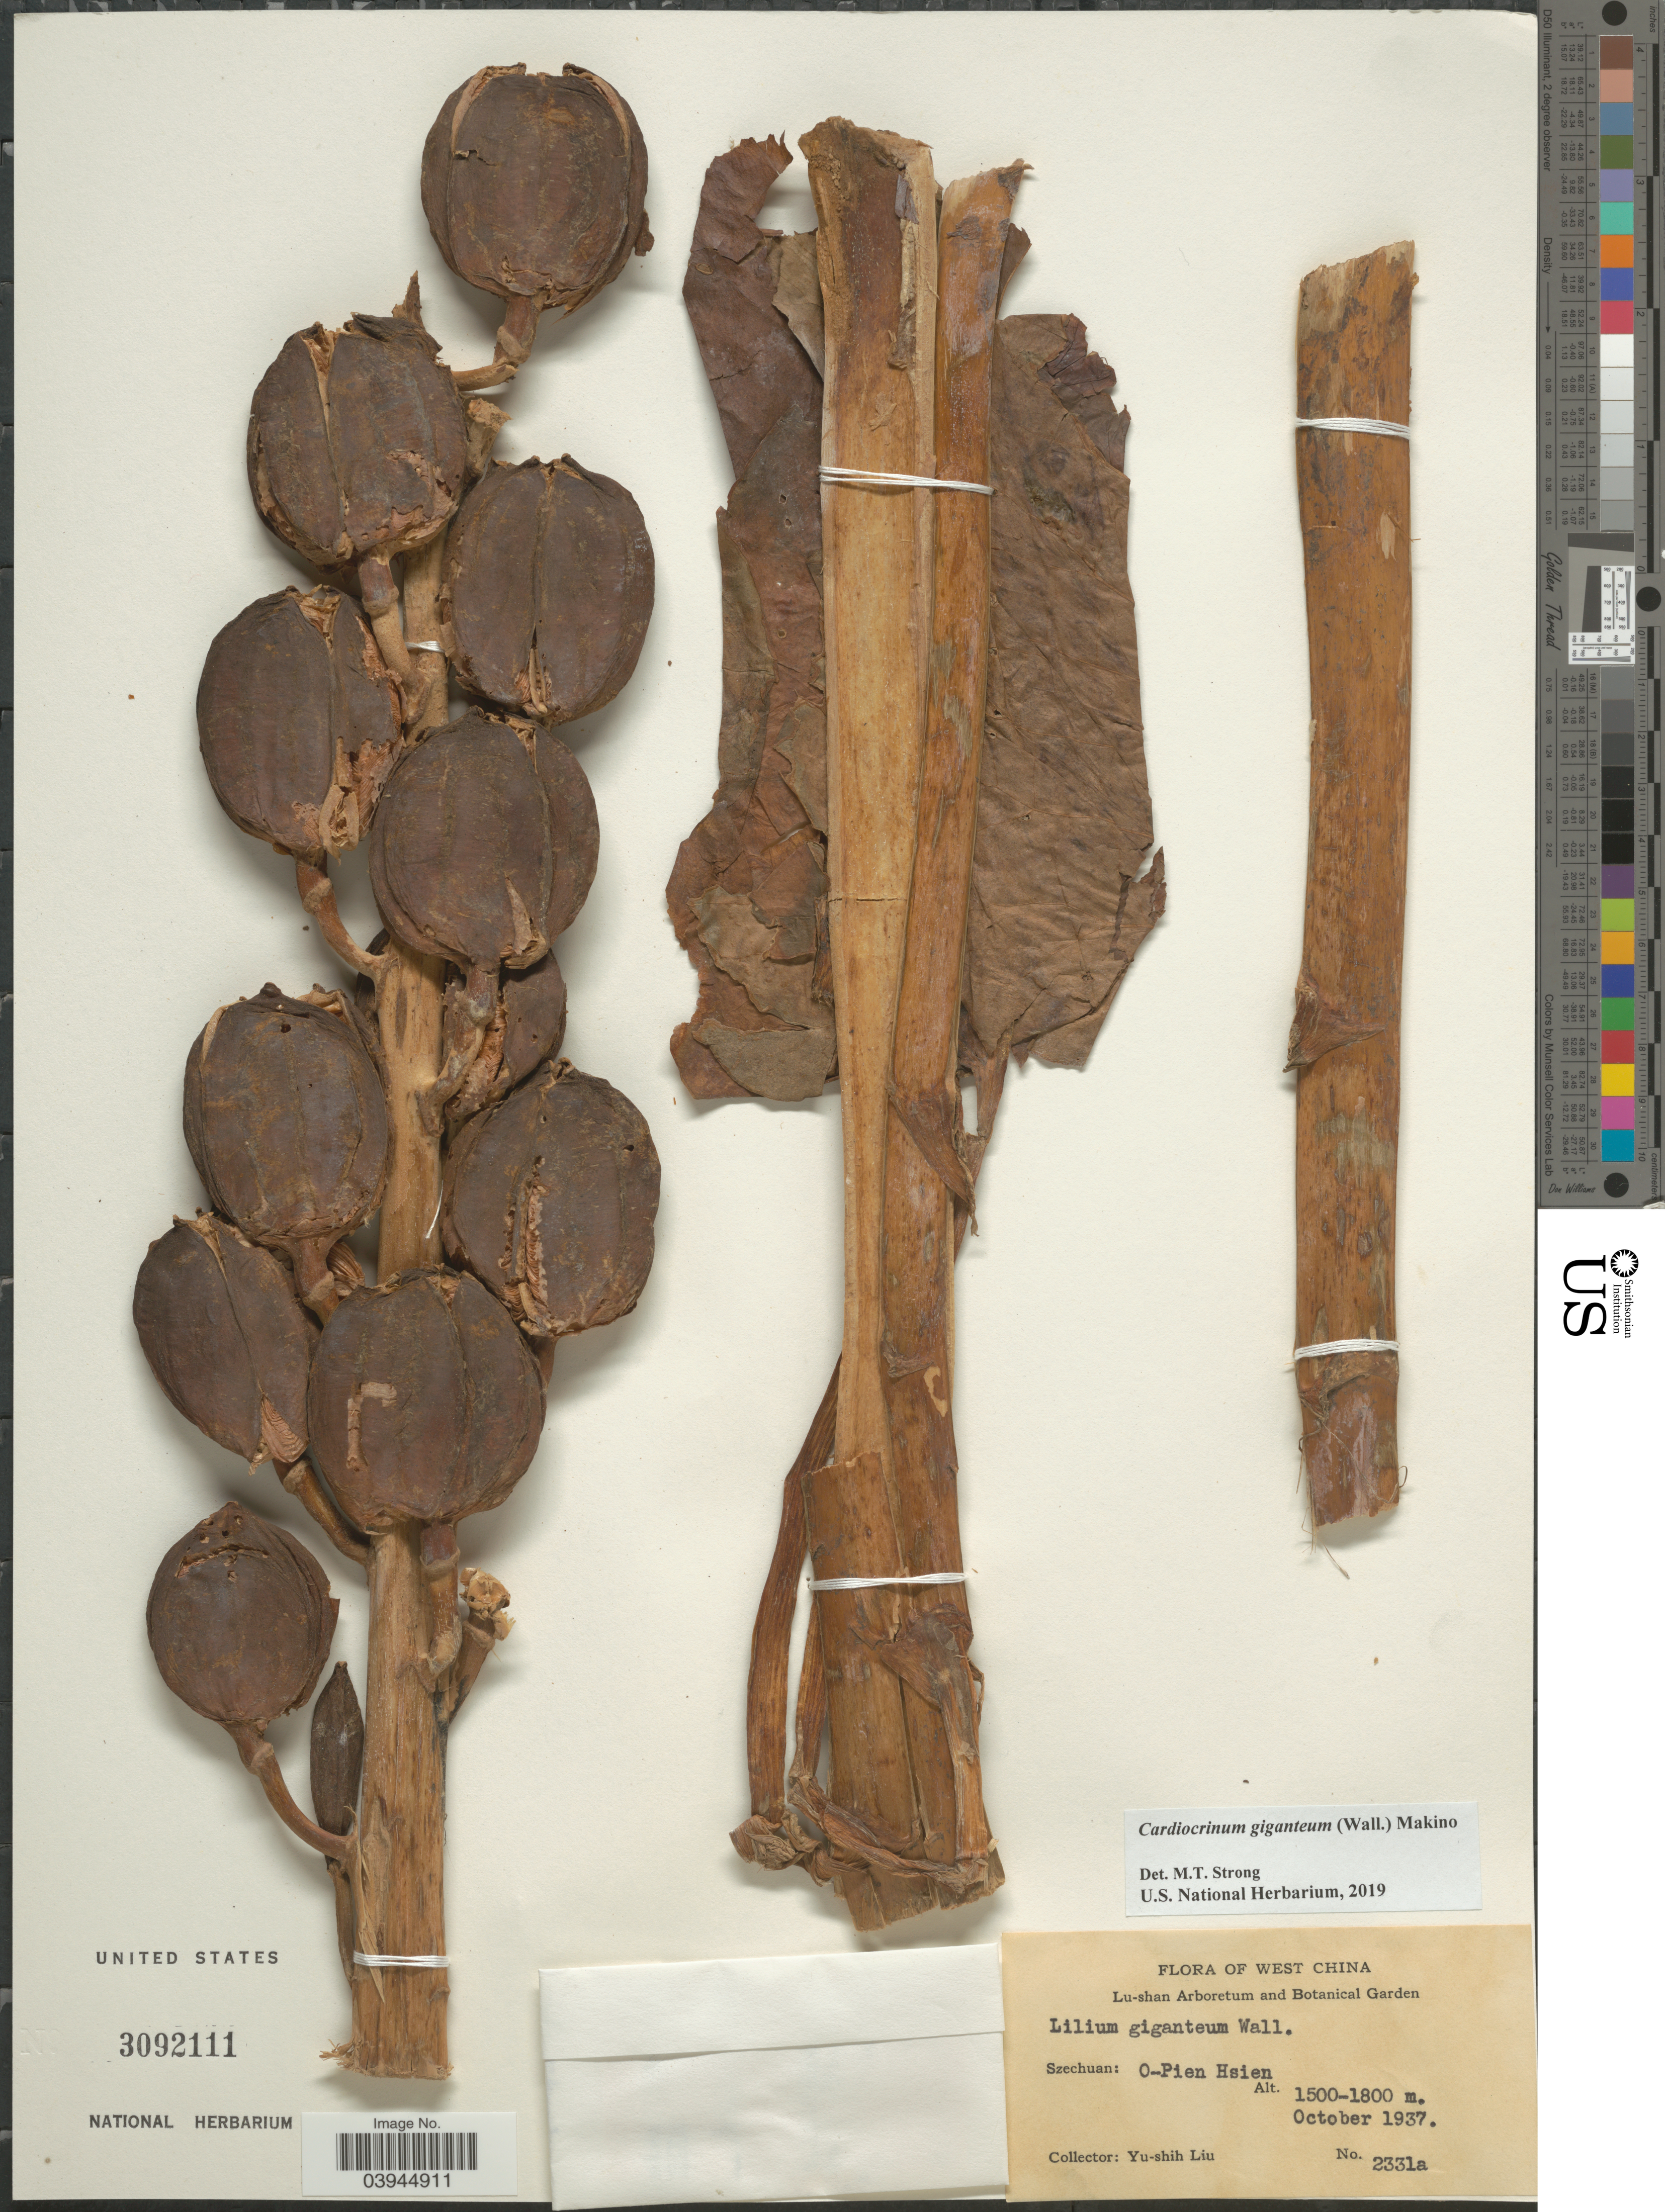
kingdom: Plantae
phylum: Tracheophyta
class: Liliopsida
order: Liliales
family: Liliaceae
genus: Cardiocrinum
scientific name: Cardiocrinum giganteum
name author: (Wall.) Makino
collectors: Y.-S. Liu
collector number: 2331a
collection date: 1937-10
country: China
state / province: Sichuan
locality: West China. Szechuan: O-Pien Hsien.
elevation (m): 1500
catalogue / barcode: US 3092111